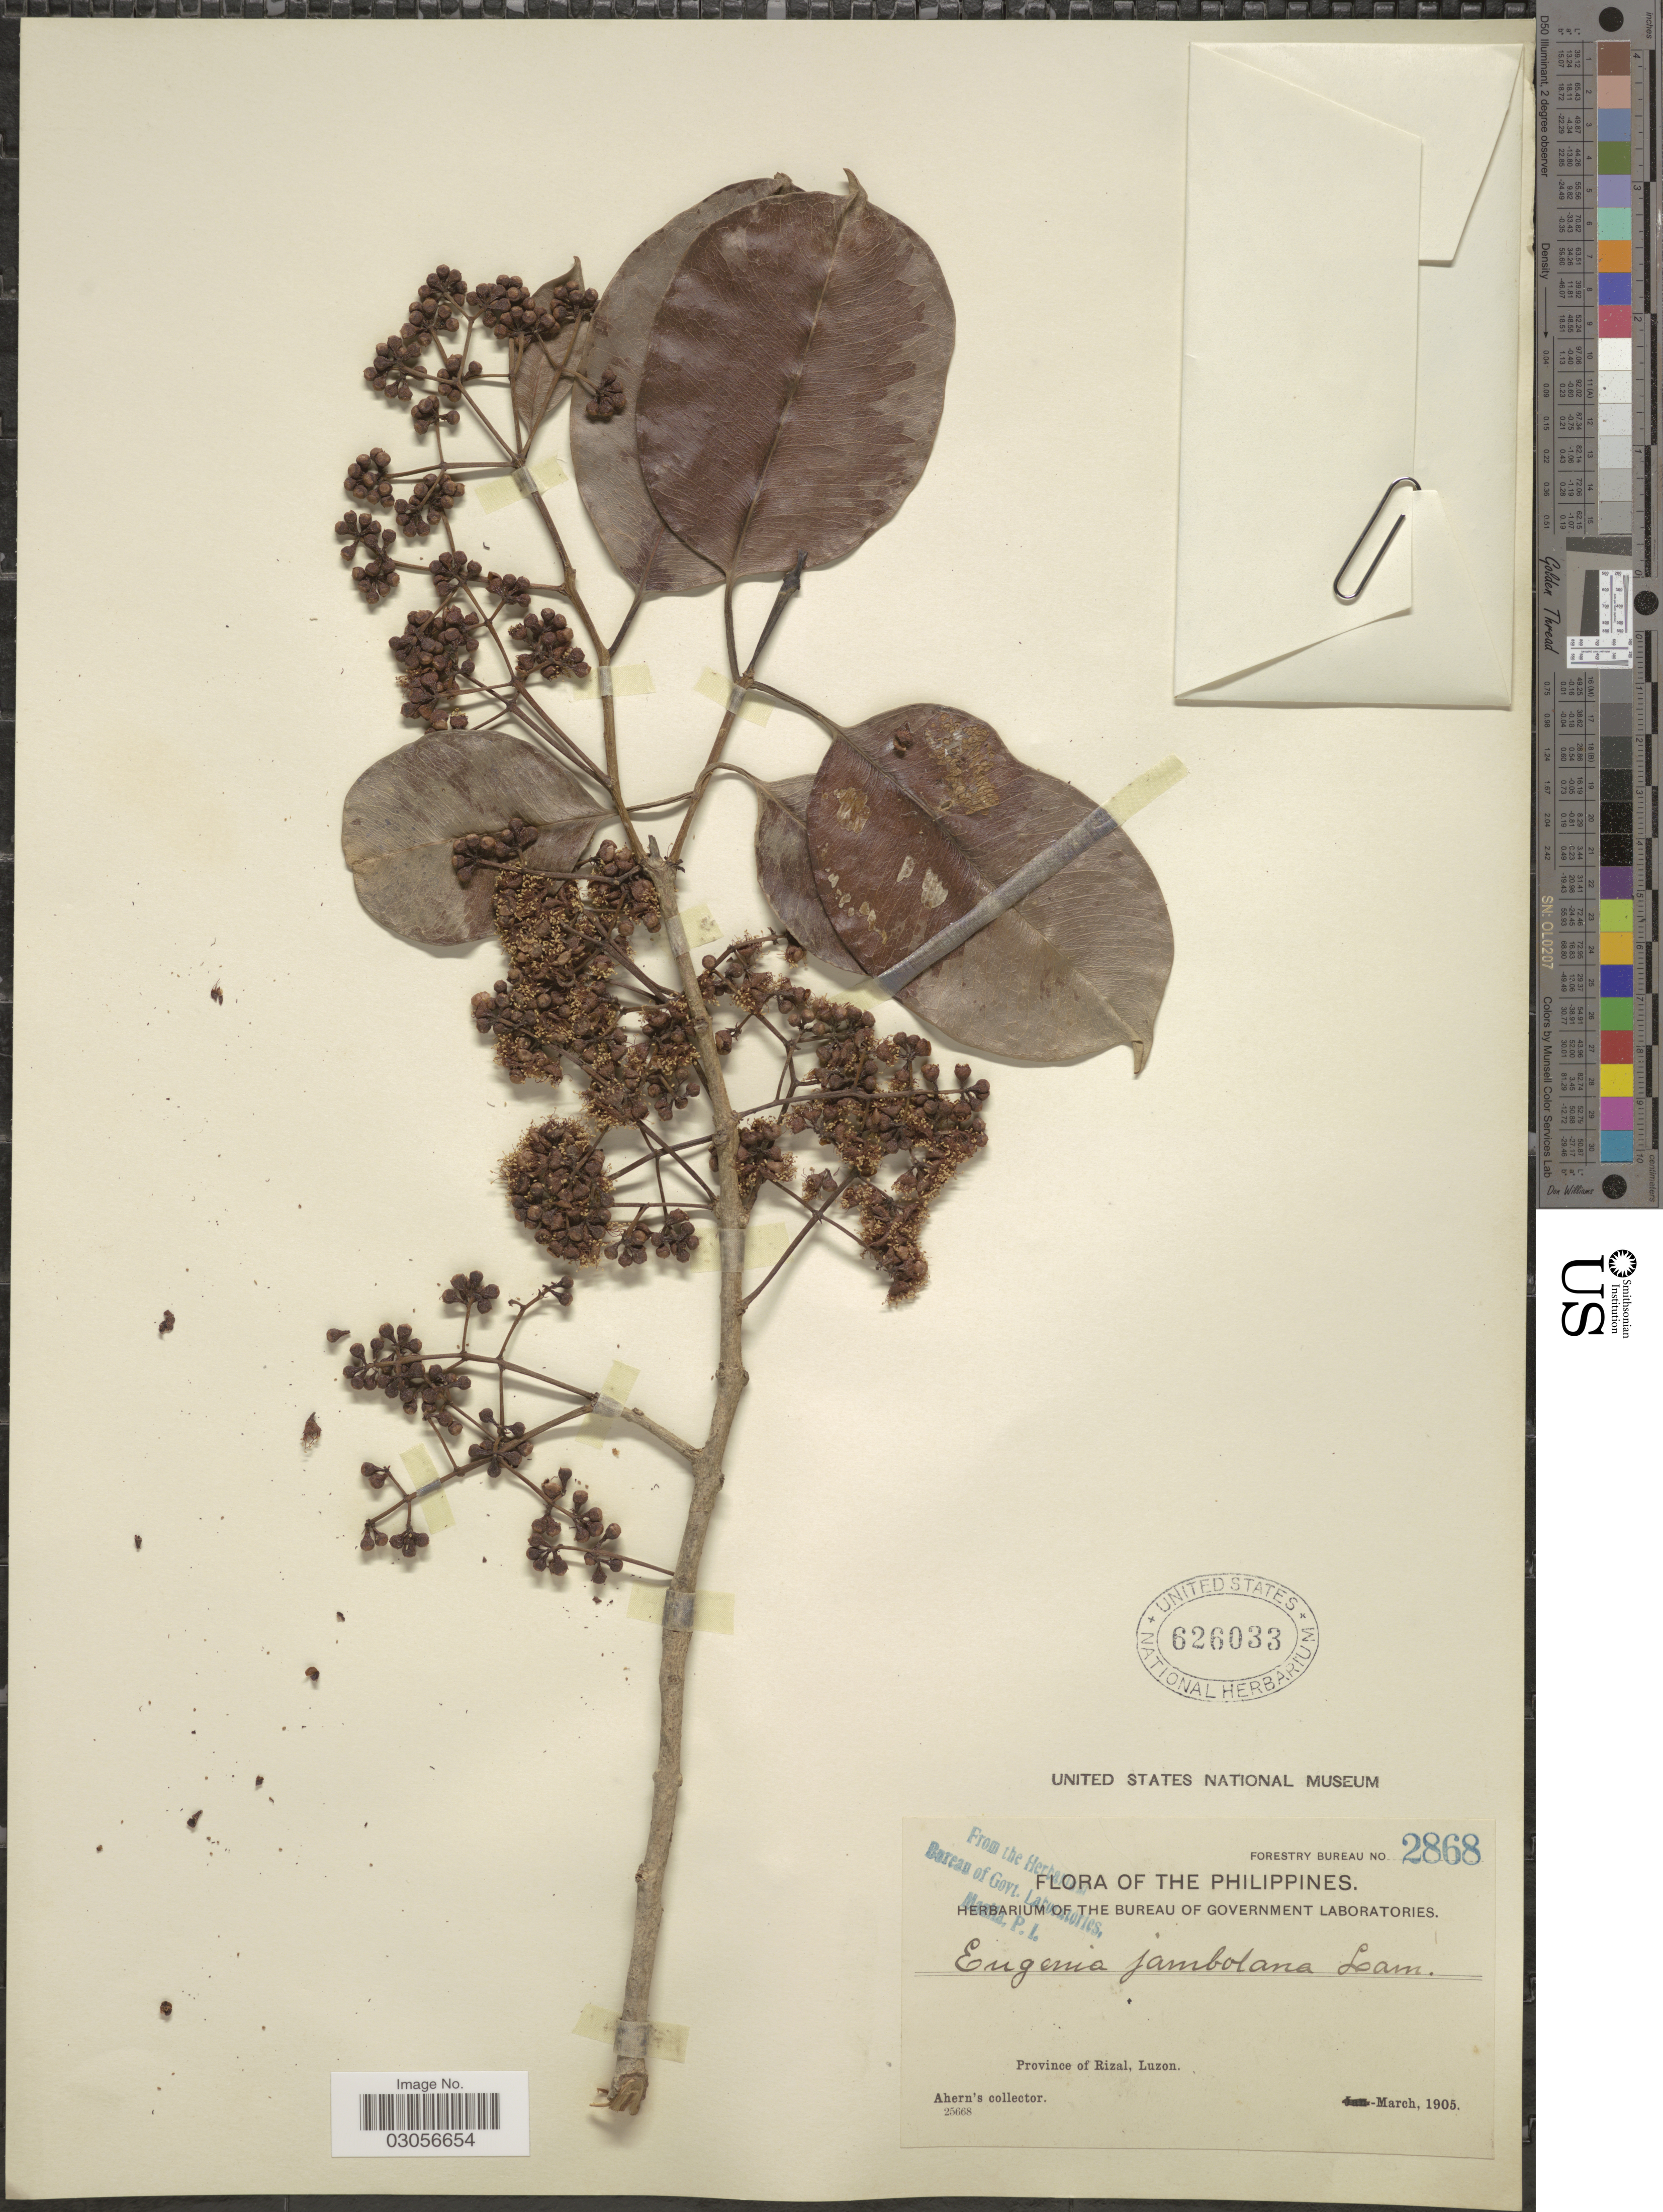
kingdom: Plantae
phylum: Tracheophyta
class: Magnoliopsida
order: Myrtales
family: Myrtaceae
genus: Syzygium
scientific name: Syzygium cumini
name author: (L.) Skeels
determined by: Strong, Mark T., (BOT), Smithsonian Institution - National Museum of Natural History (UNITED STATES)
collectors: Ahern's collector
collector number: Forestry Bureau 2868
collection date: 1905-03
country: Philippines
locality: Province of Rizal, Luzon.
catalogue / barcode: US 626033